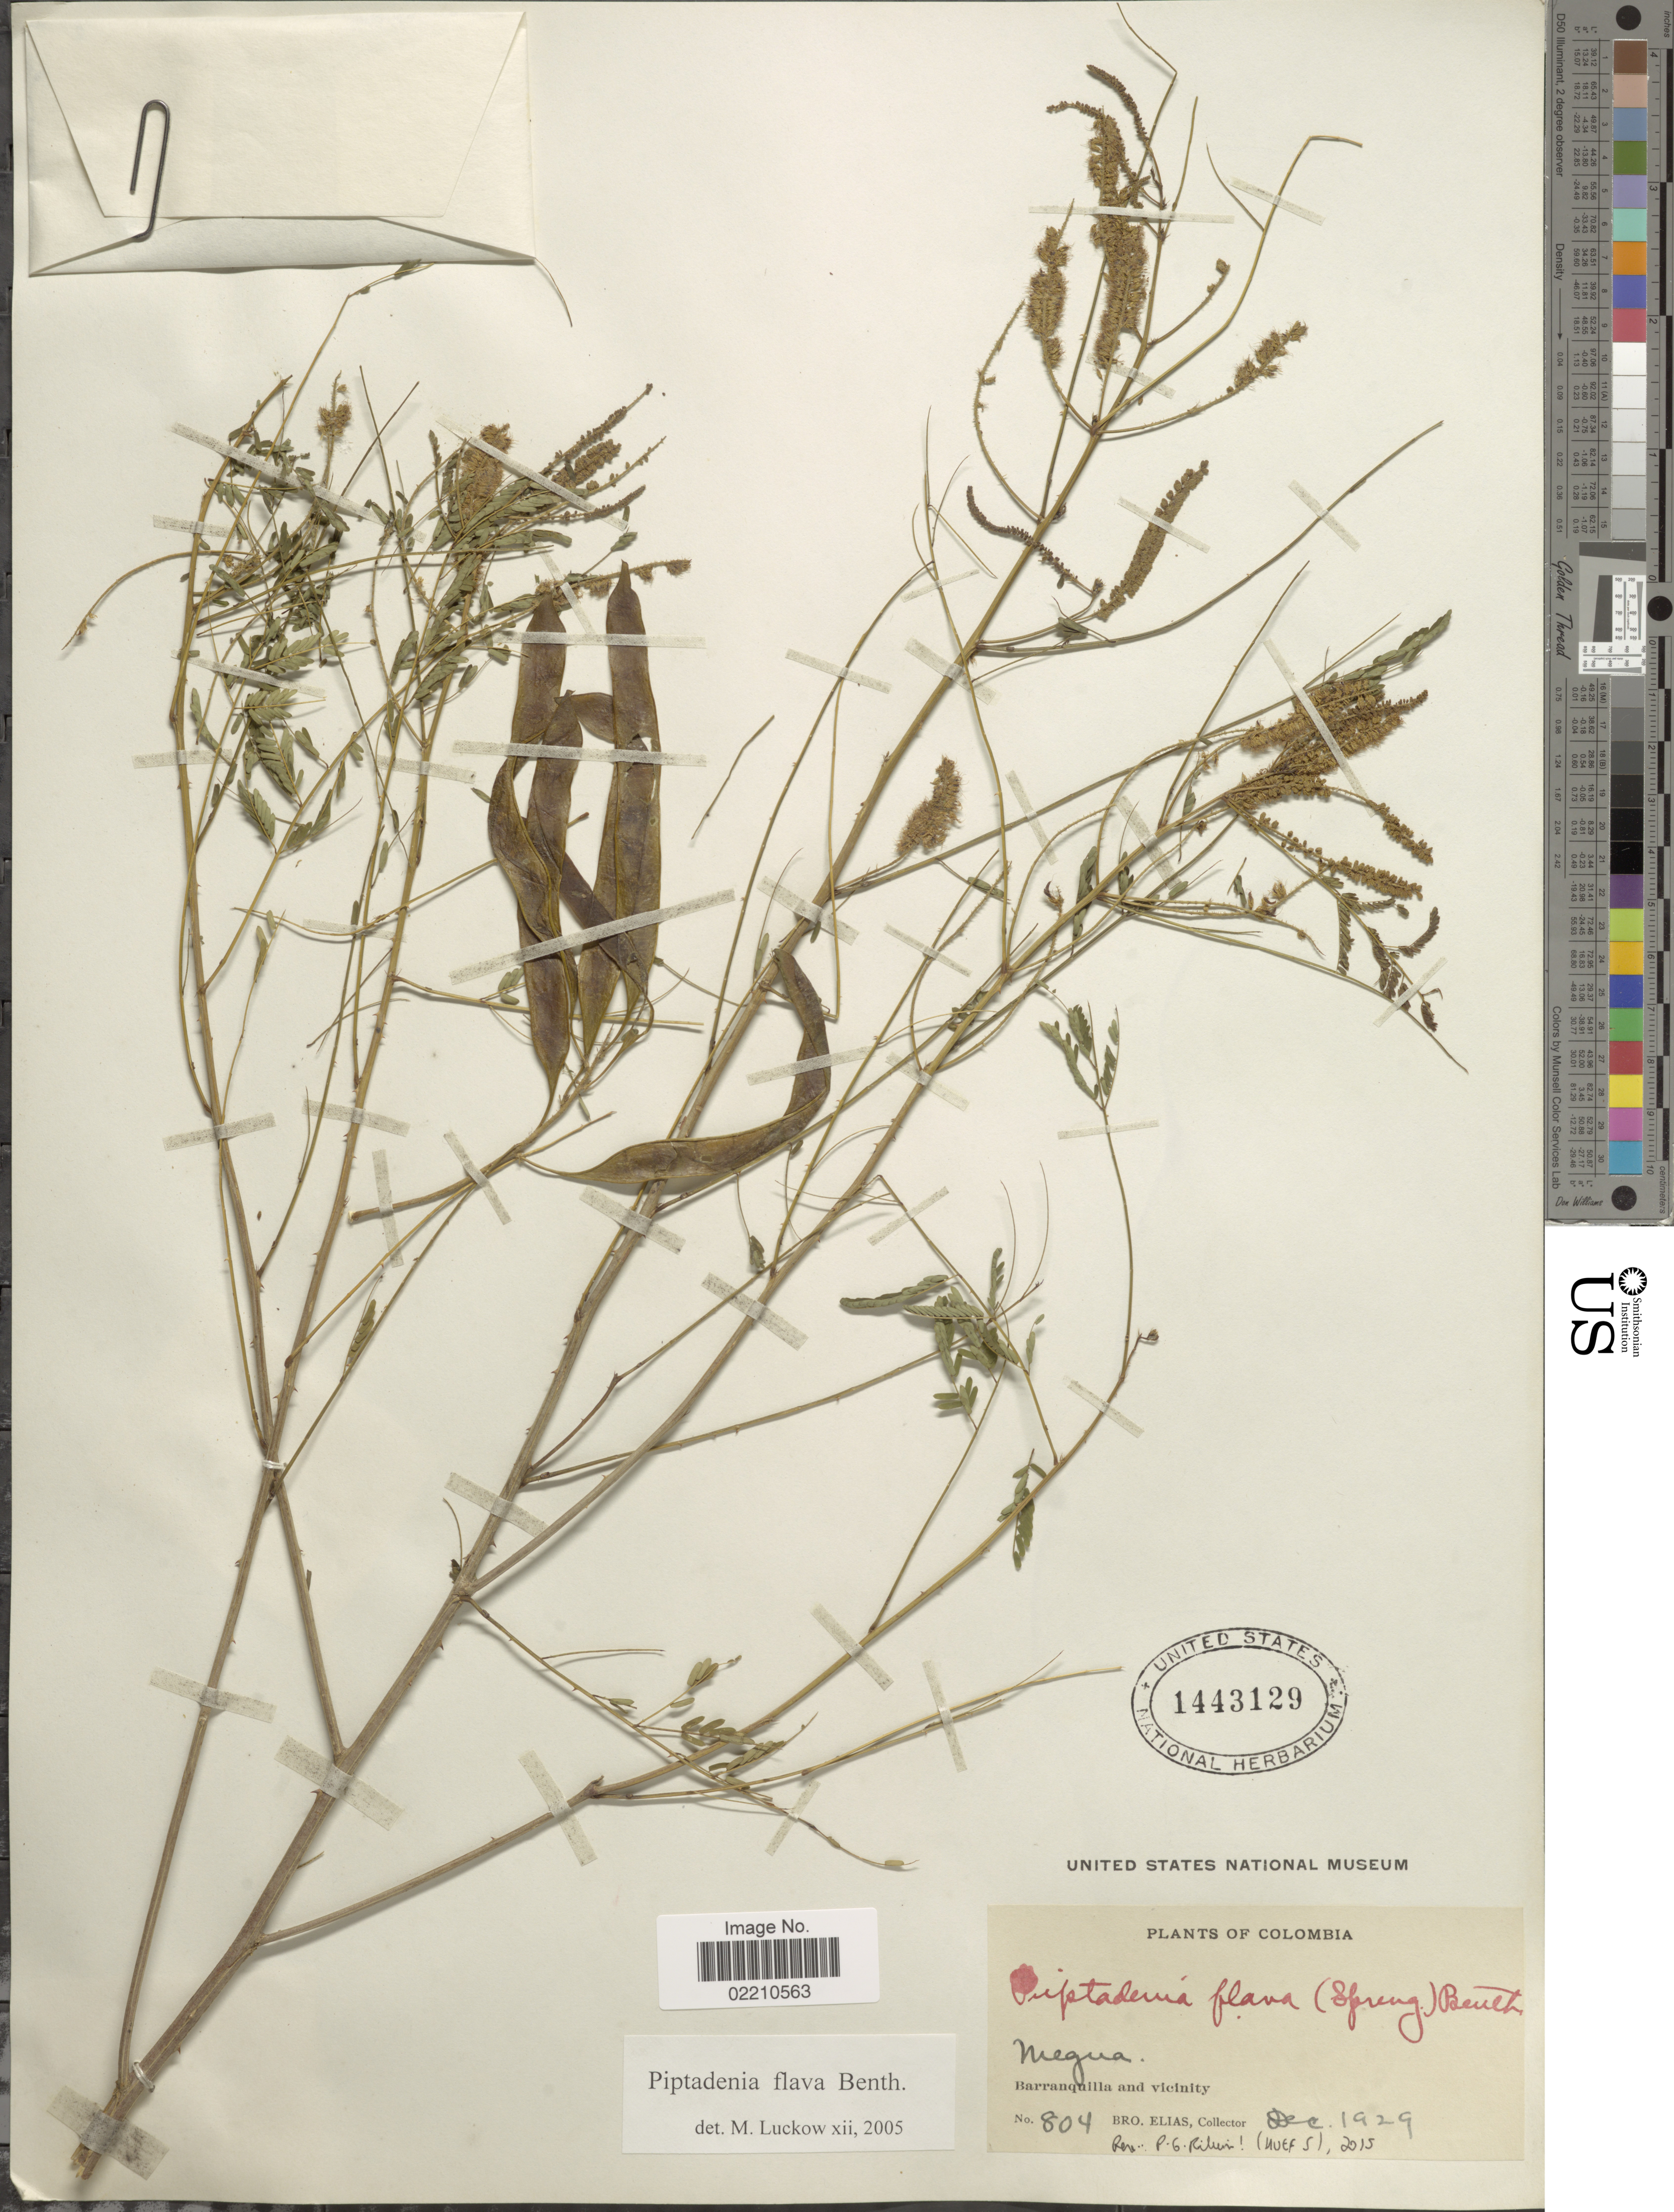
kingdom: Plantae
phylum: Tracheophyta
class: Magnoliopsida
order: Fabales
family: Fabaceae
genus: Piptadenia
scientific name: Piptadenia flava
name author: (DC.) Benth.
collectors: Bro. Elias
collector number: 804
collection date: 1929-12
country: Colombia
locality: Megua, Barranquilla and vicinity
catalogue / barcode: US 1443129